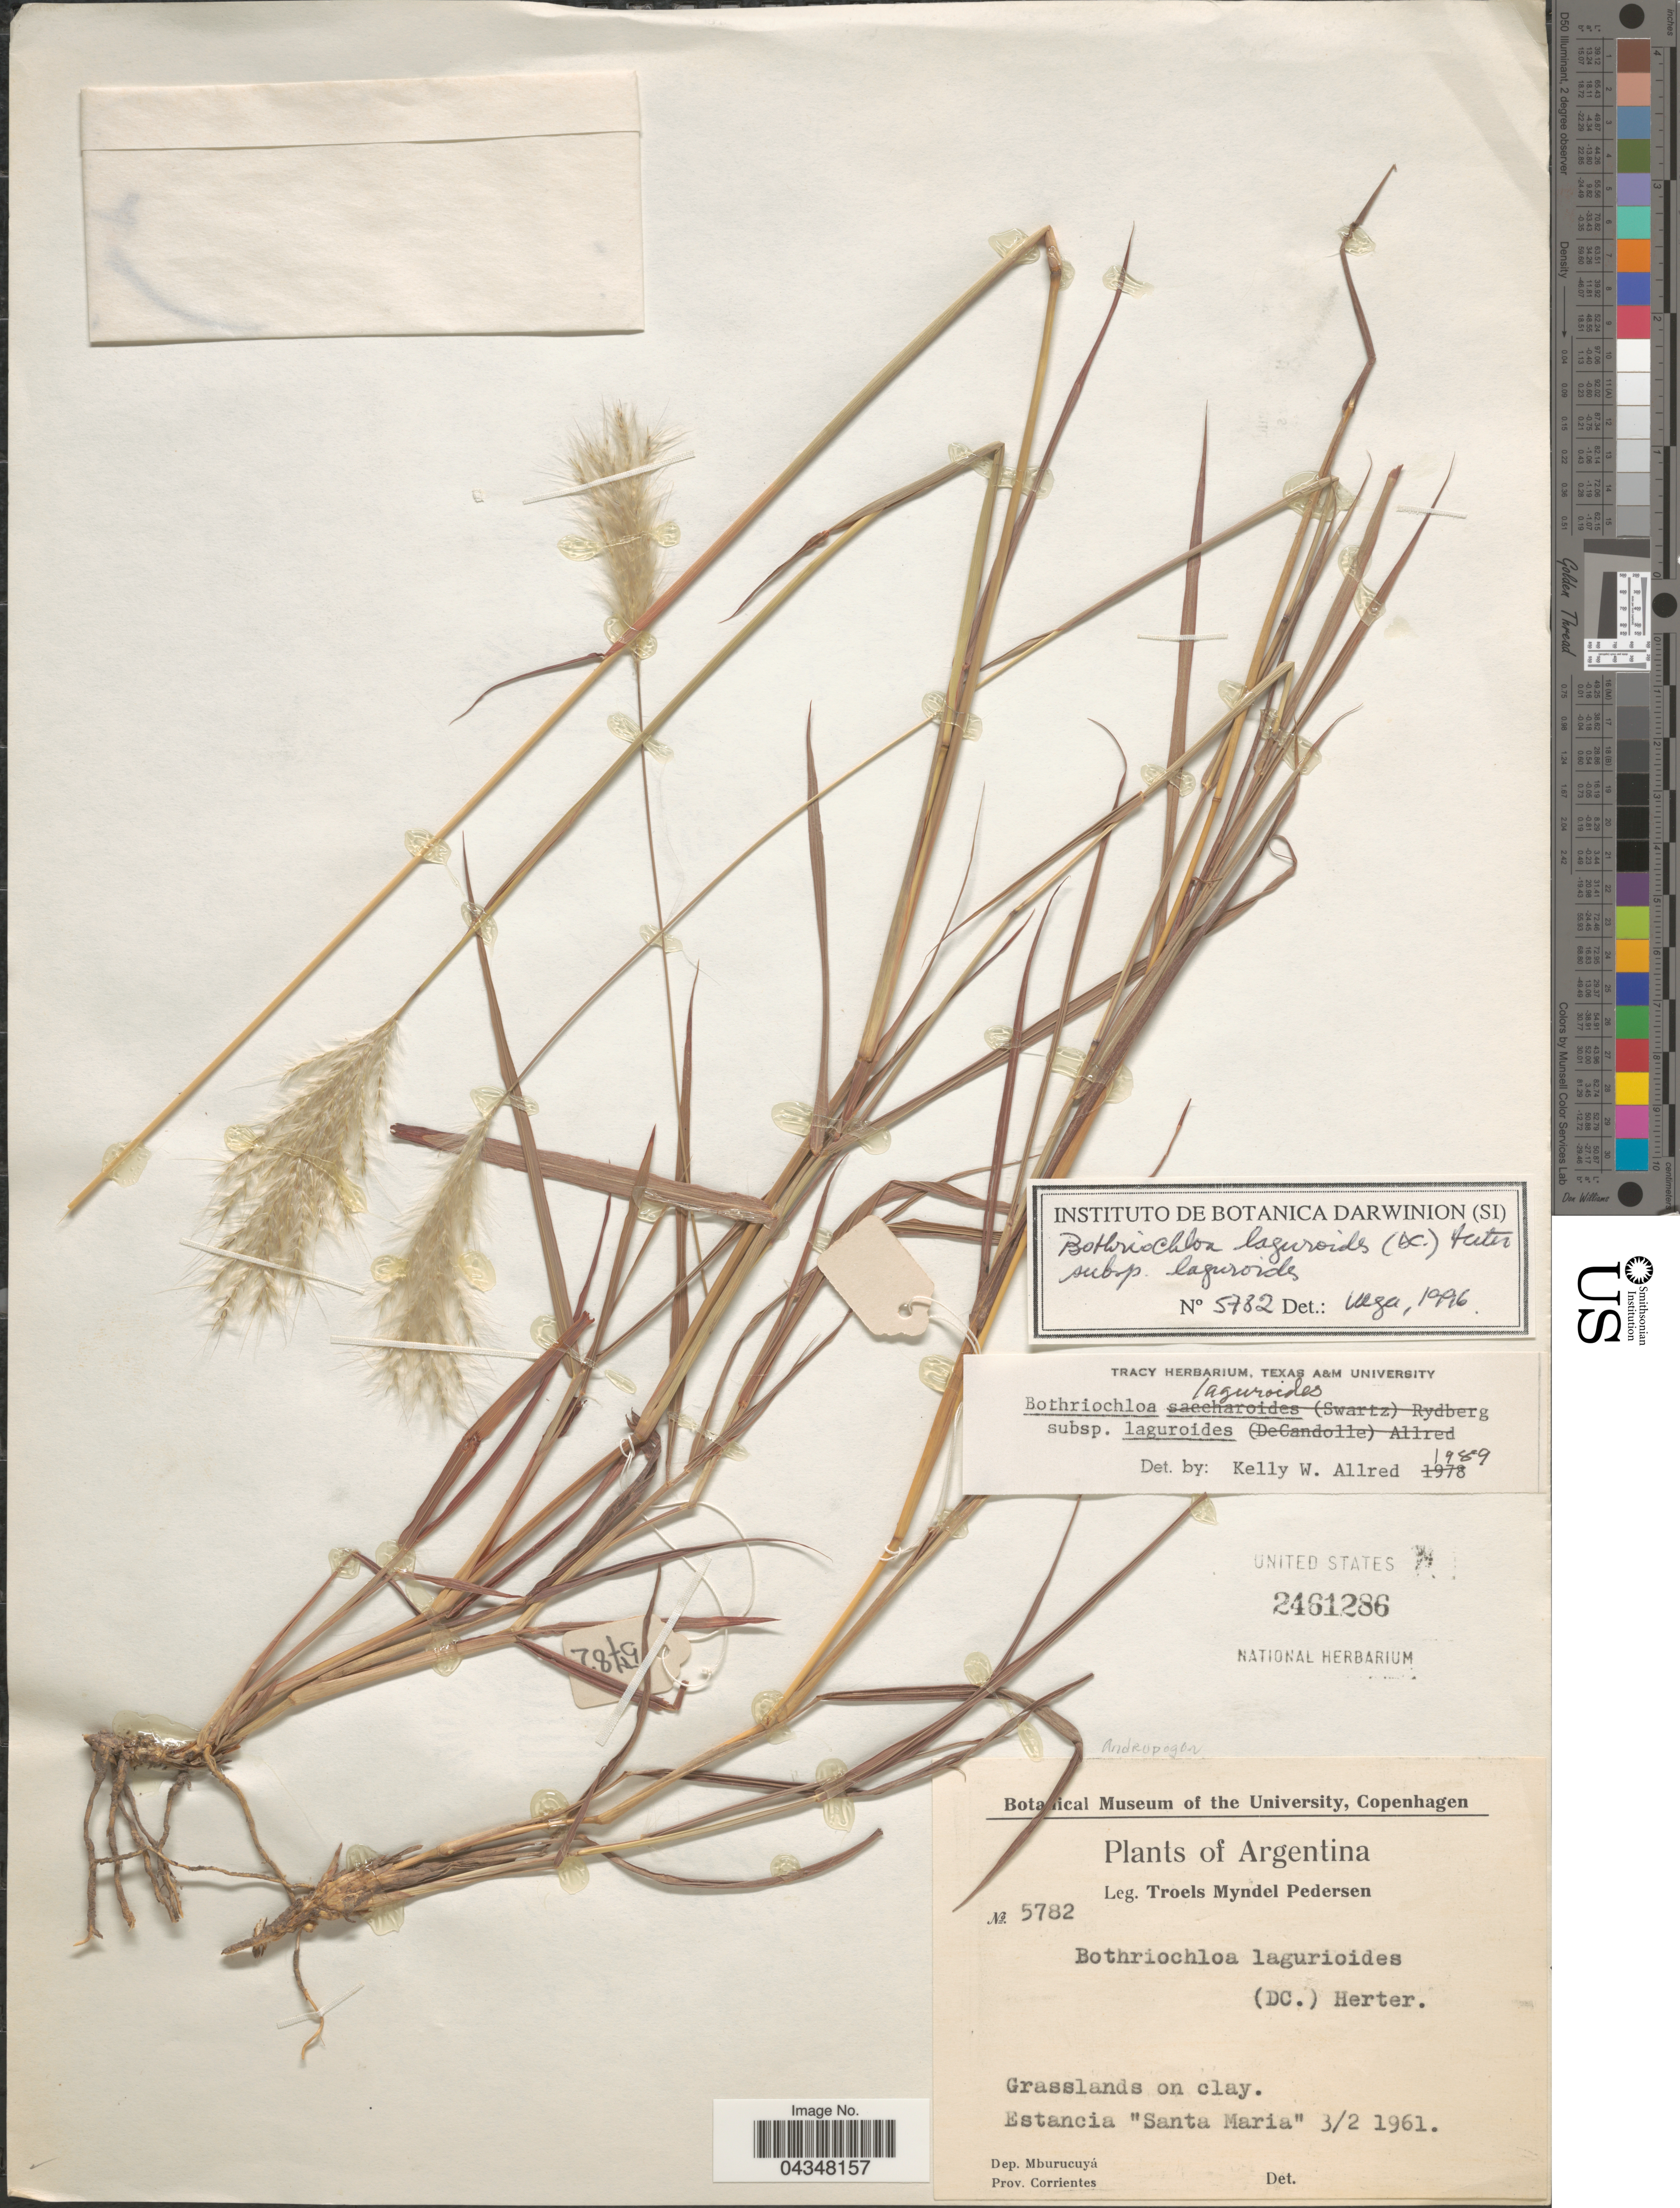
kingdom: Plantae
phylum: Tracheophyta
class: Liliopsida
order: Poales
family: Poaceae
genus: Bothriochloa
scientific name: Bothriochloa laguroides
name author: (DC.) Herter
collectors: T. Pederson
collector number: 5782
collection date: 1961-02-03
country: Argentina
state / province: Corrientes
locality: Estancia "Santa Maria". Dep. Mburucuyá.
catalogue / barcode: US 2461286